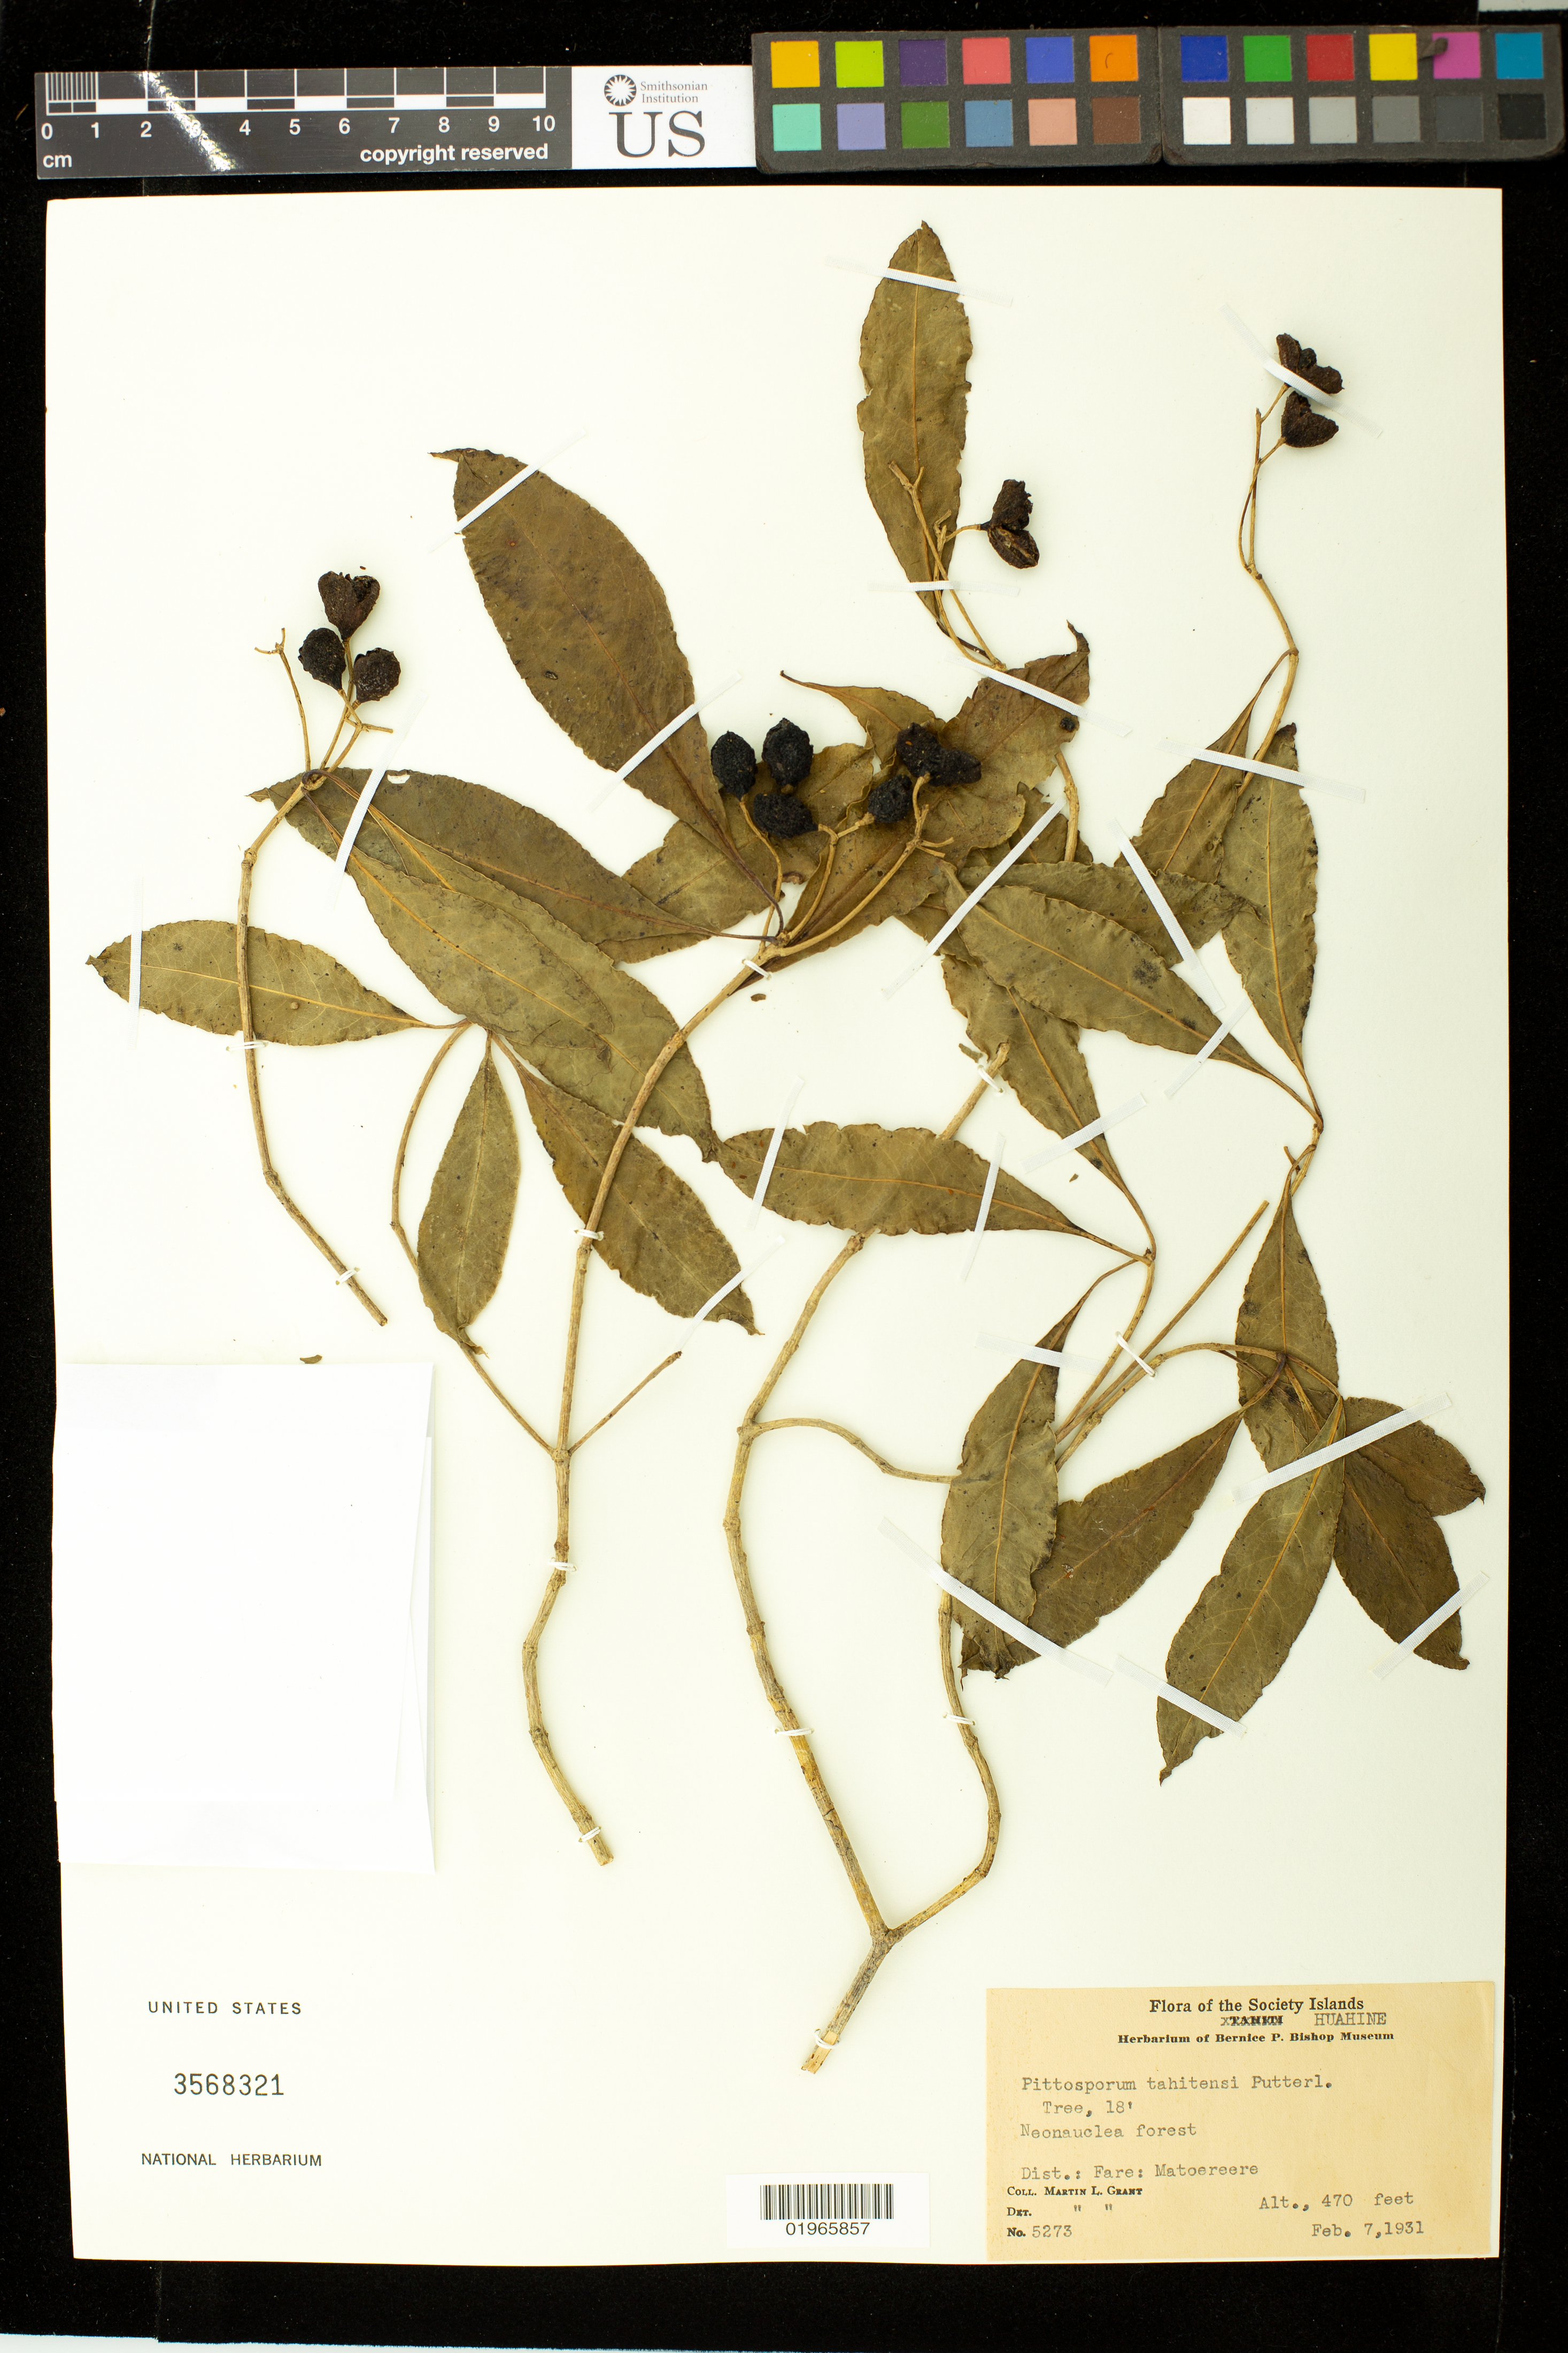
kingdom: Plantae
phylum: Tracheophyta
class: Magnoliopsida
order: Apiales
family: Pittosporaceae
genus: Pittosporum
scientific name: Pittosporum taitense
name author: Putt.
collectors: M. L. Grant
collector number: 5273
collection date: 1931-02-07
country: French Polynesia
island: Huahine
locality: The Society Islands, Dist: Fare: Matoereere.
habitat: Forest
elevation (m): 143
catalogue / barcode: US 3568321